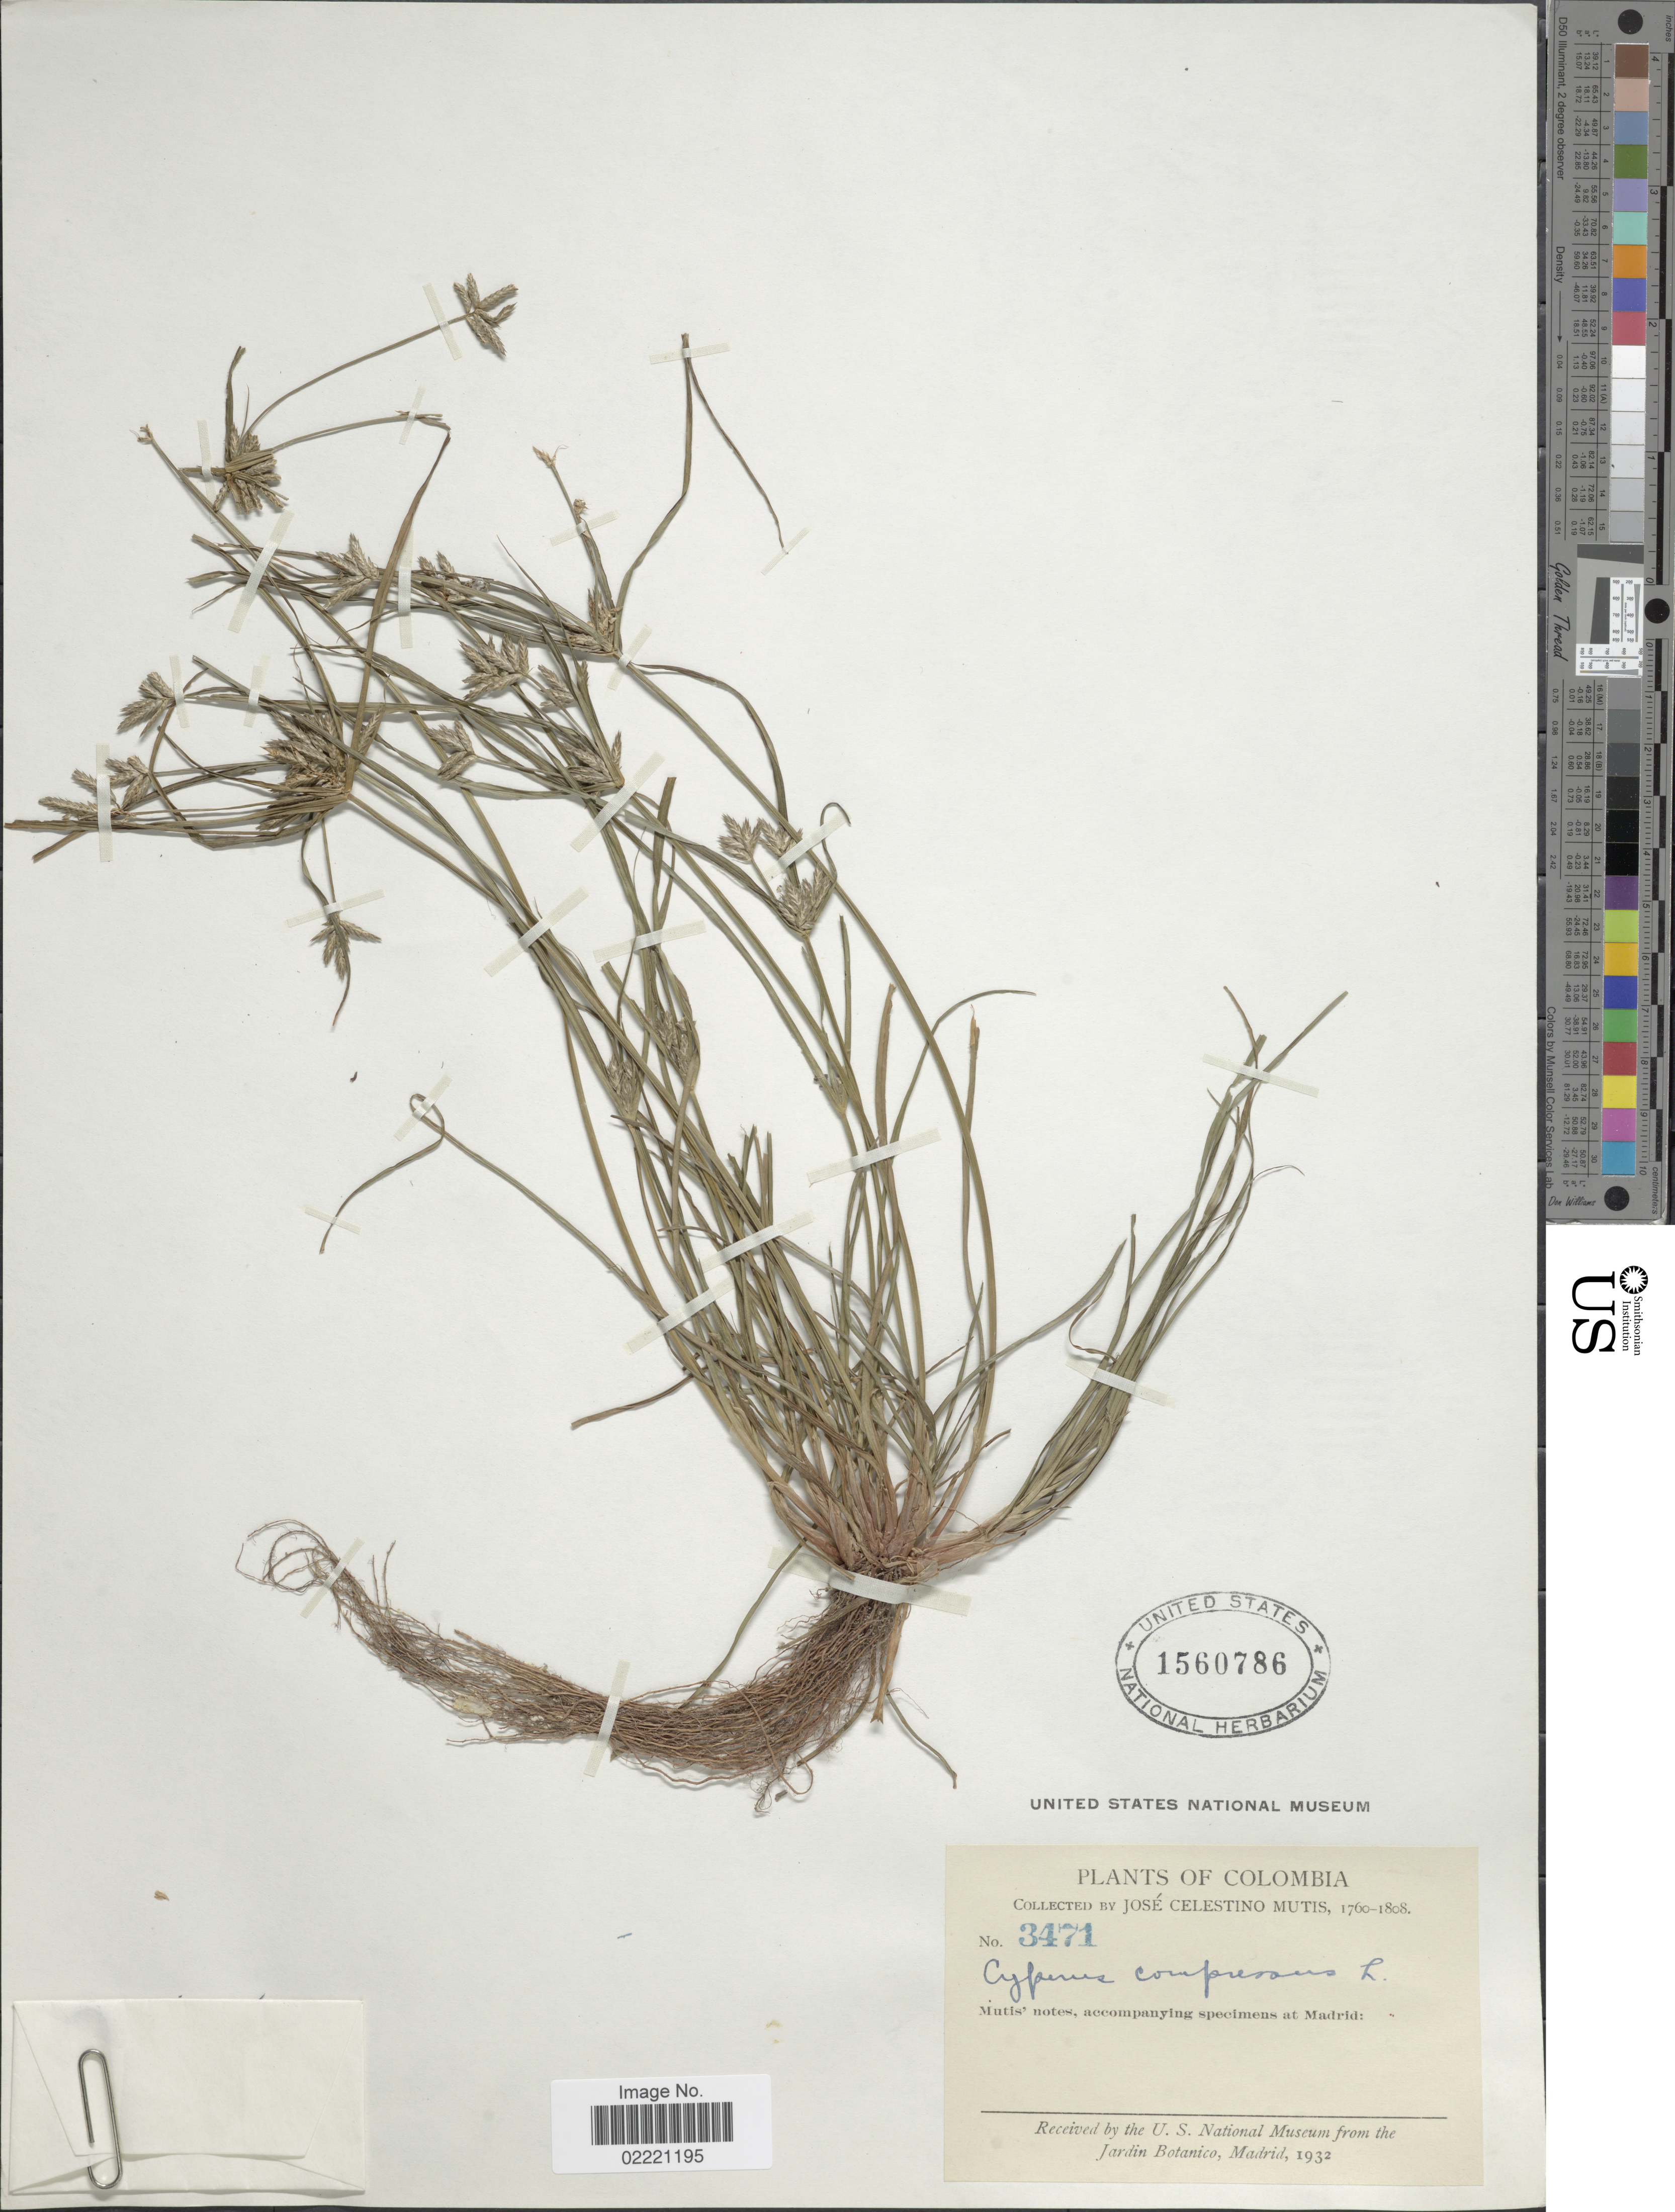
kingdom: Plantae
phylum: Tracheophyta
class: Liliopsida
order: Poales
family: Cyperaceae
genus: Cyperus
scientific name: Cyperus compressus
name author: L.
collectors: J. C. B. Mutis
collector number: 3471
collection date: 1760/1808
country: Colombia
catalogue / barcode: US 1560786